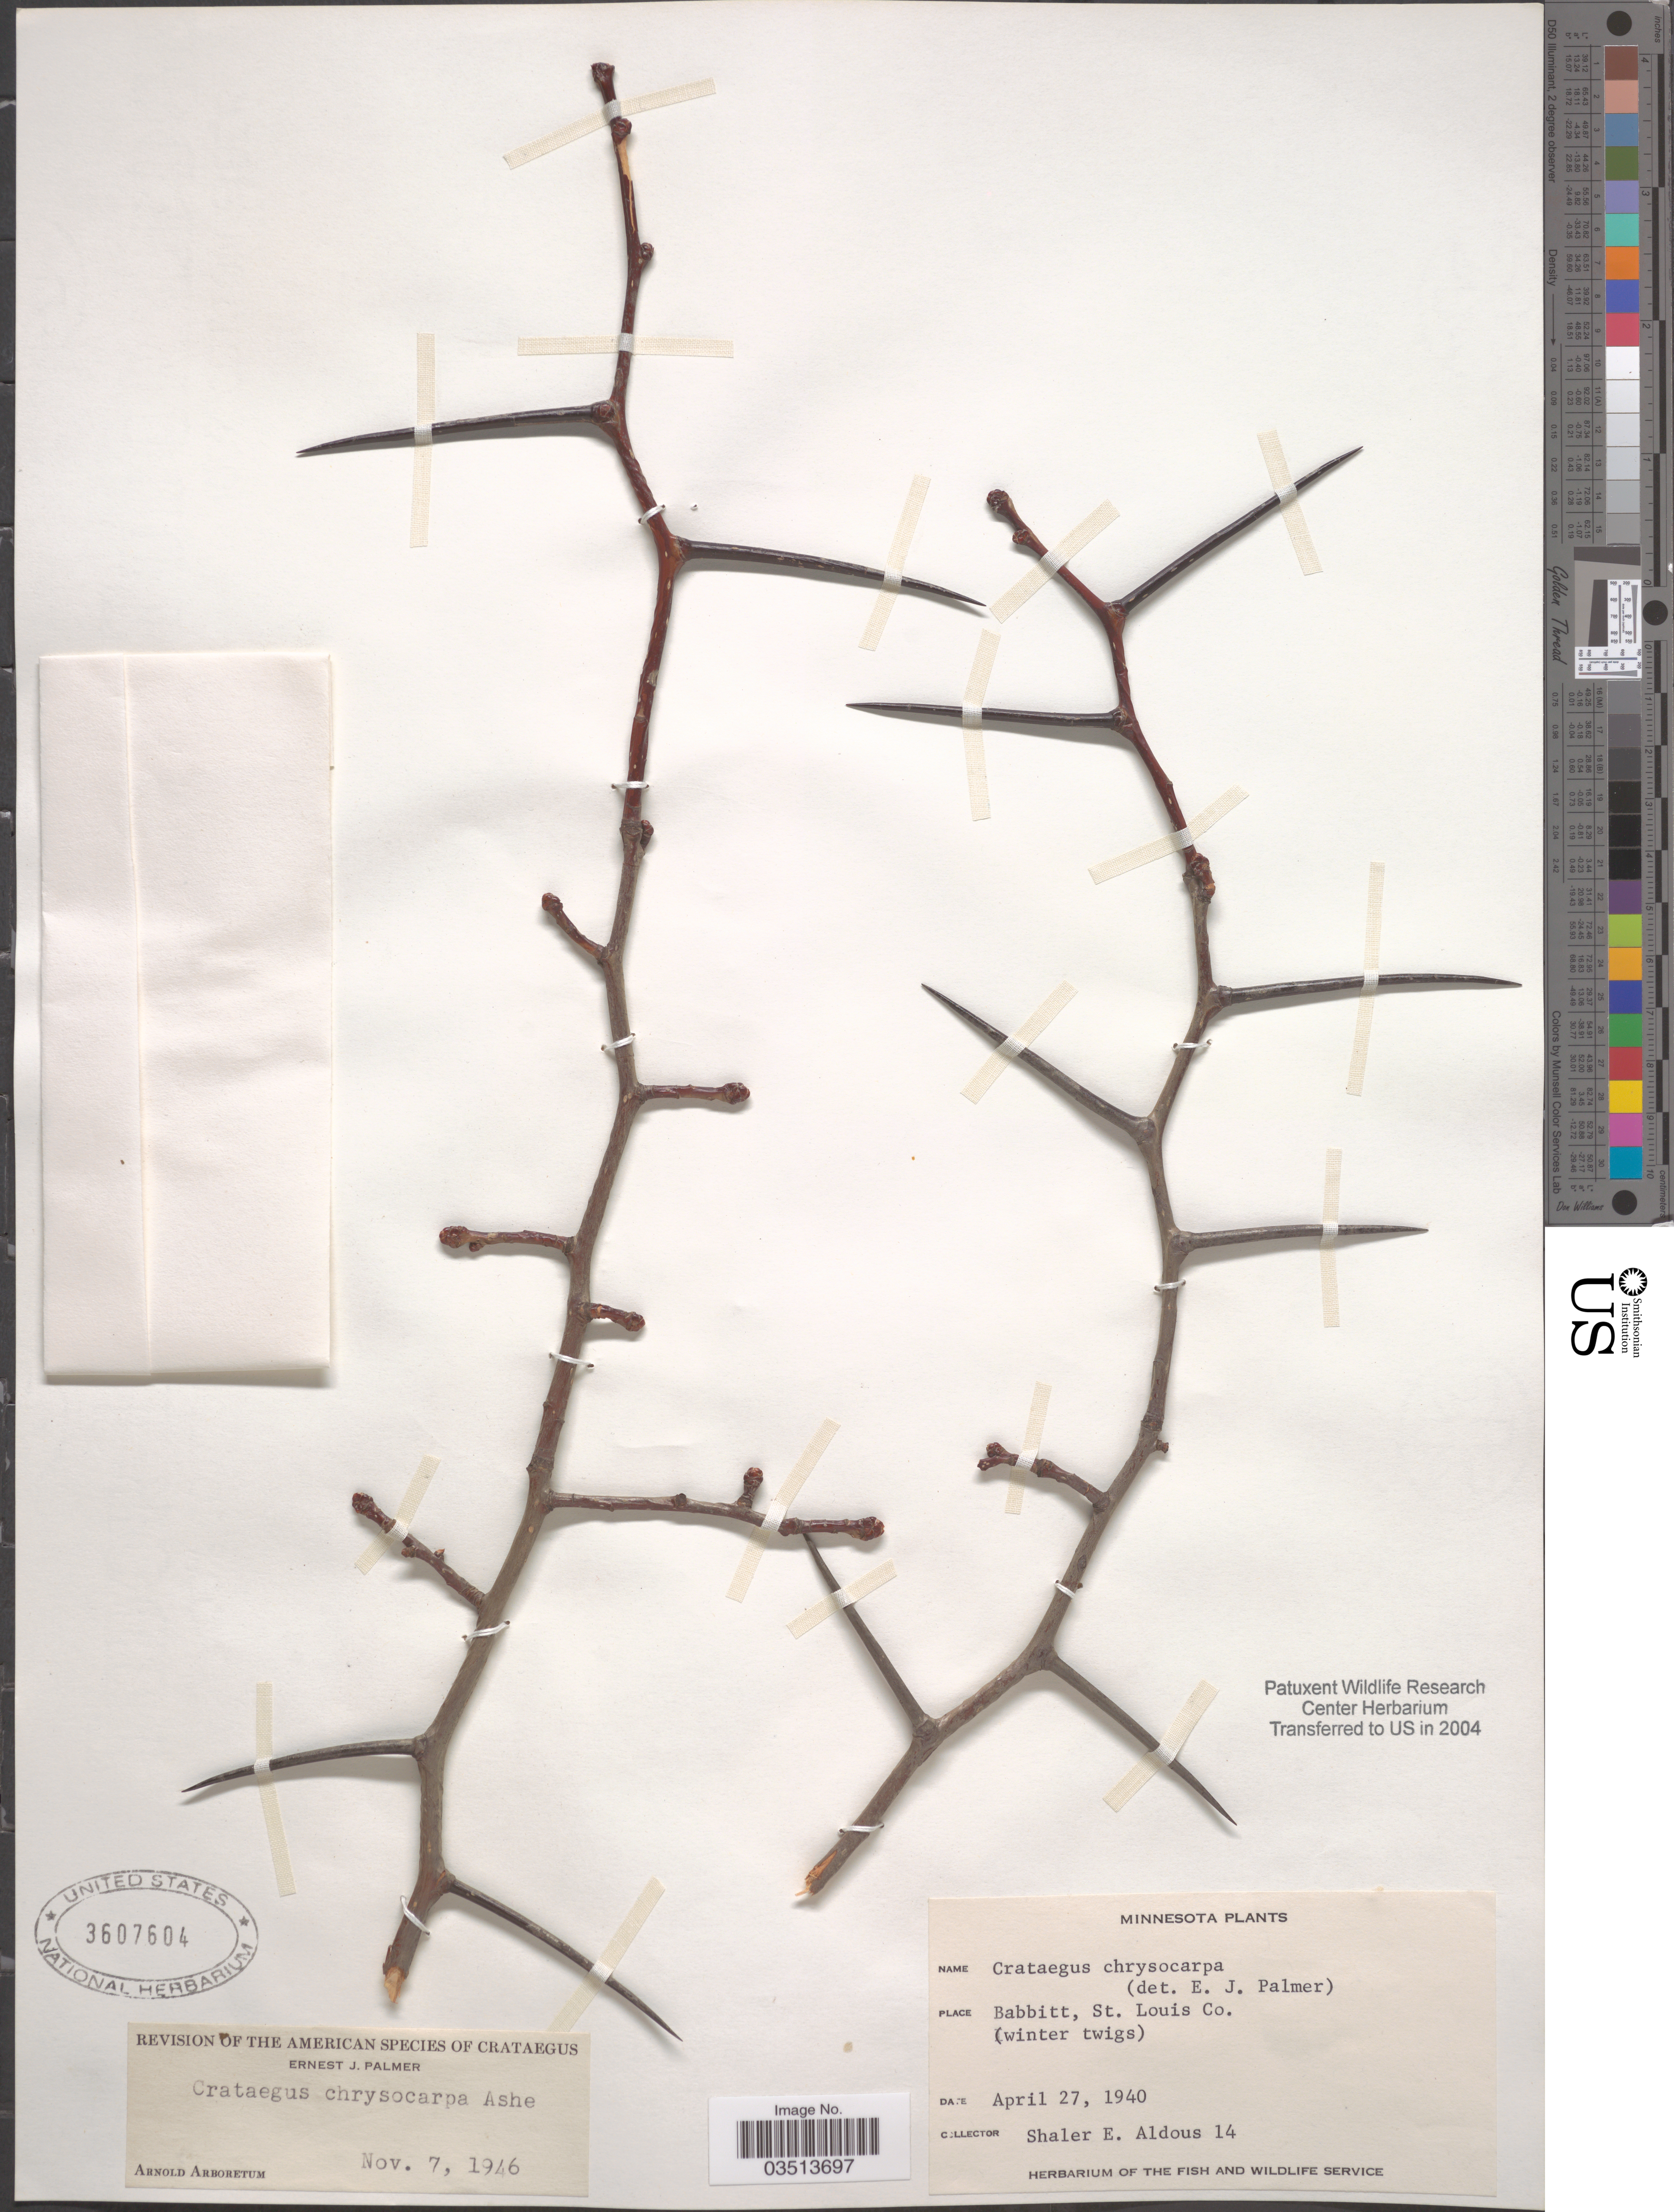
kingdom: Plantae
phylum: Tracheophyta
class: Magnoliopsida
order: Rosales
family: Rosaceae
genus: Crataegus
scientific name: Crataegus chrysocarpa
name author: Ashe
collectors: S. Aldous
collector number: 14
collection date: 1940-04-27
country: United States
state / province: Minnesota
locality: Babbitt, St. Louis Co.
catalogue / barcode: US 3607604